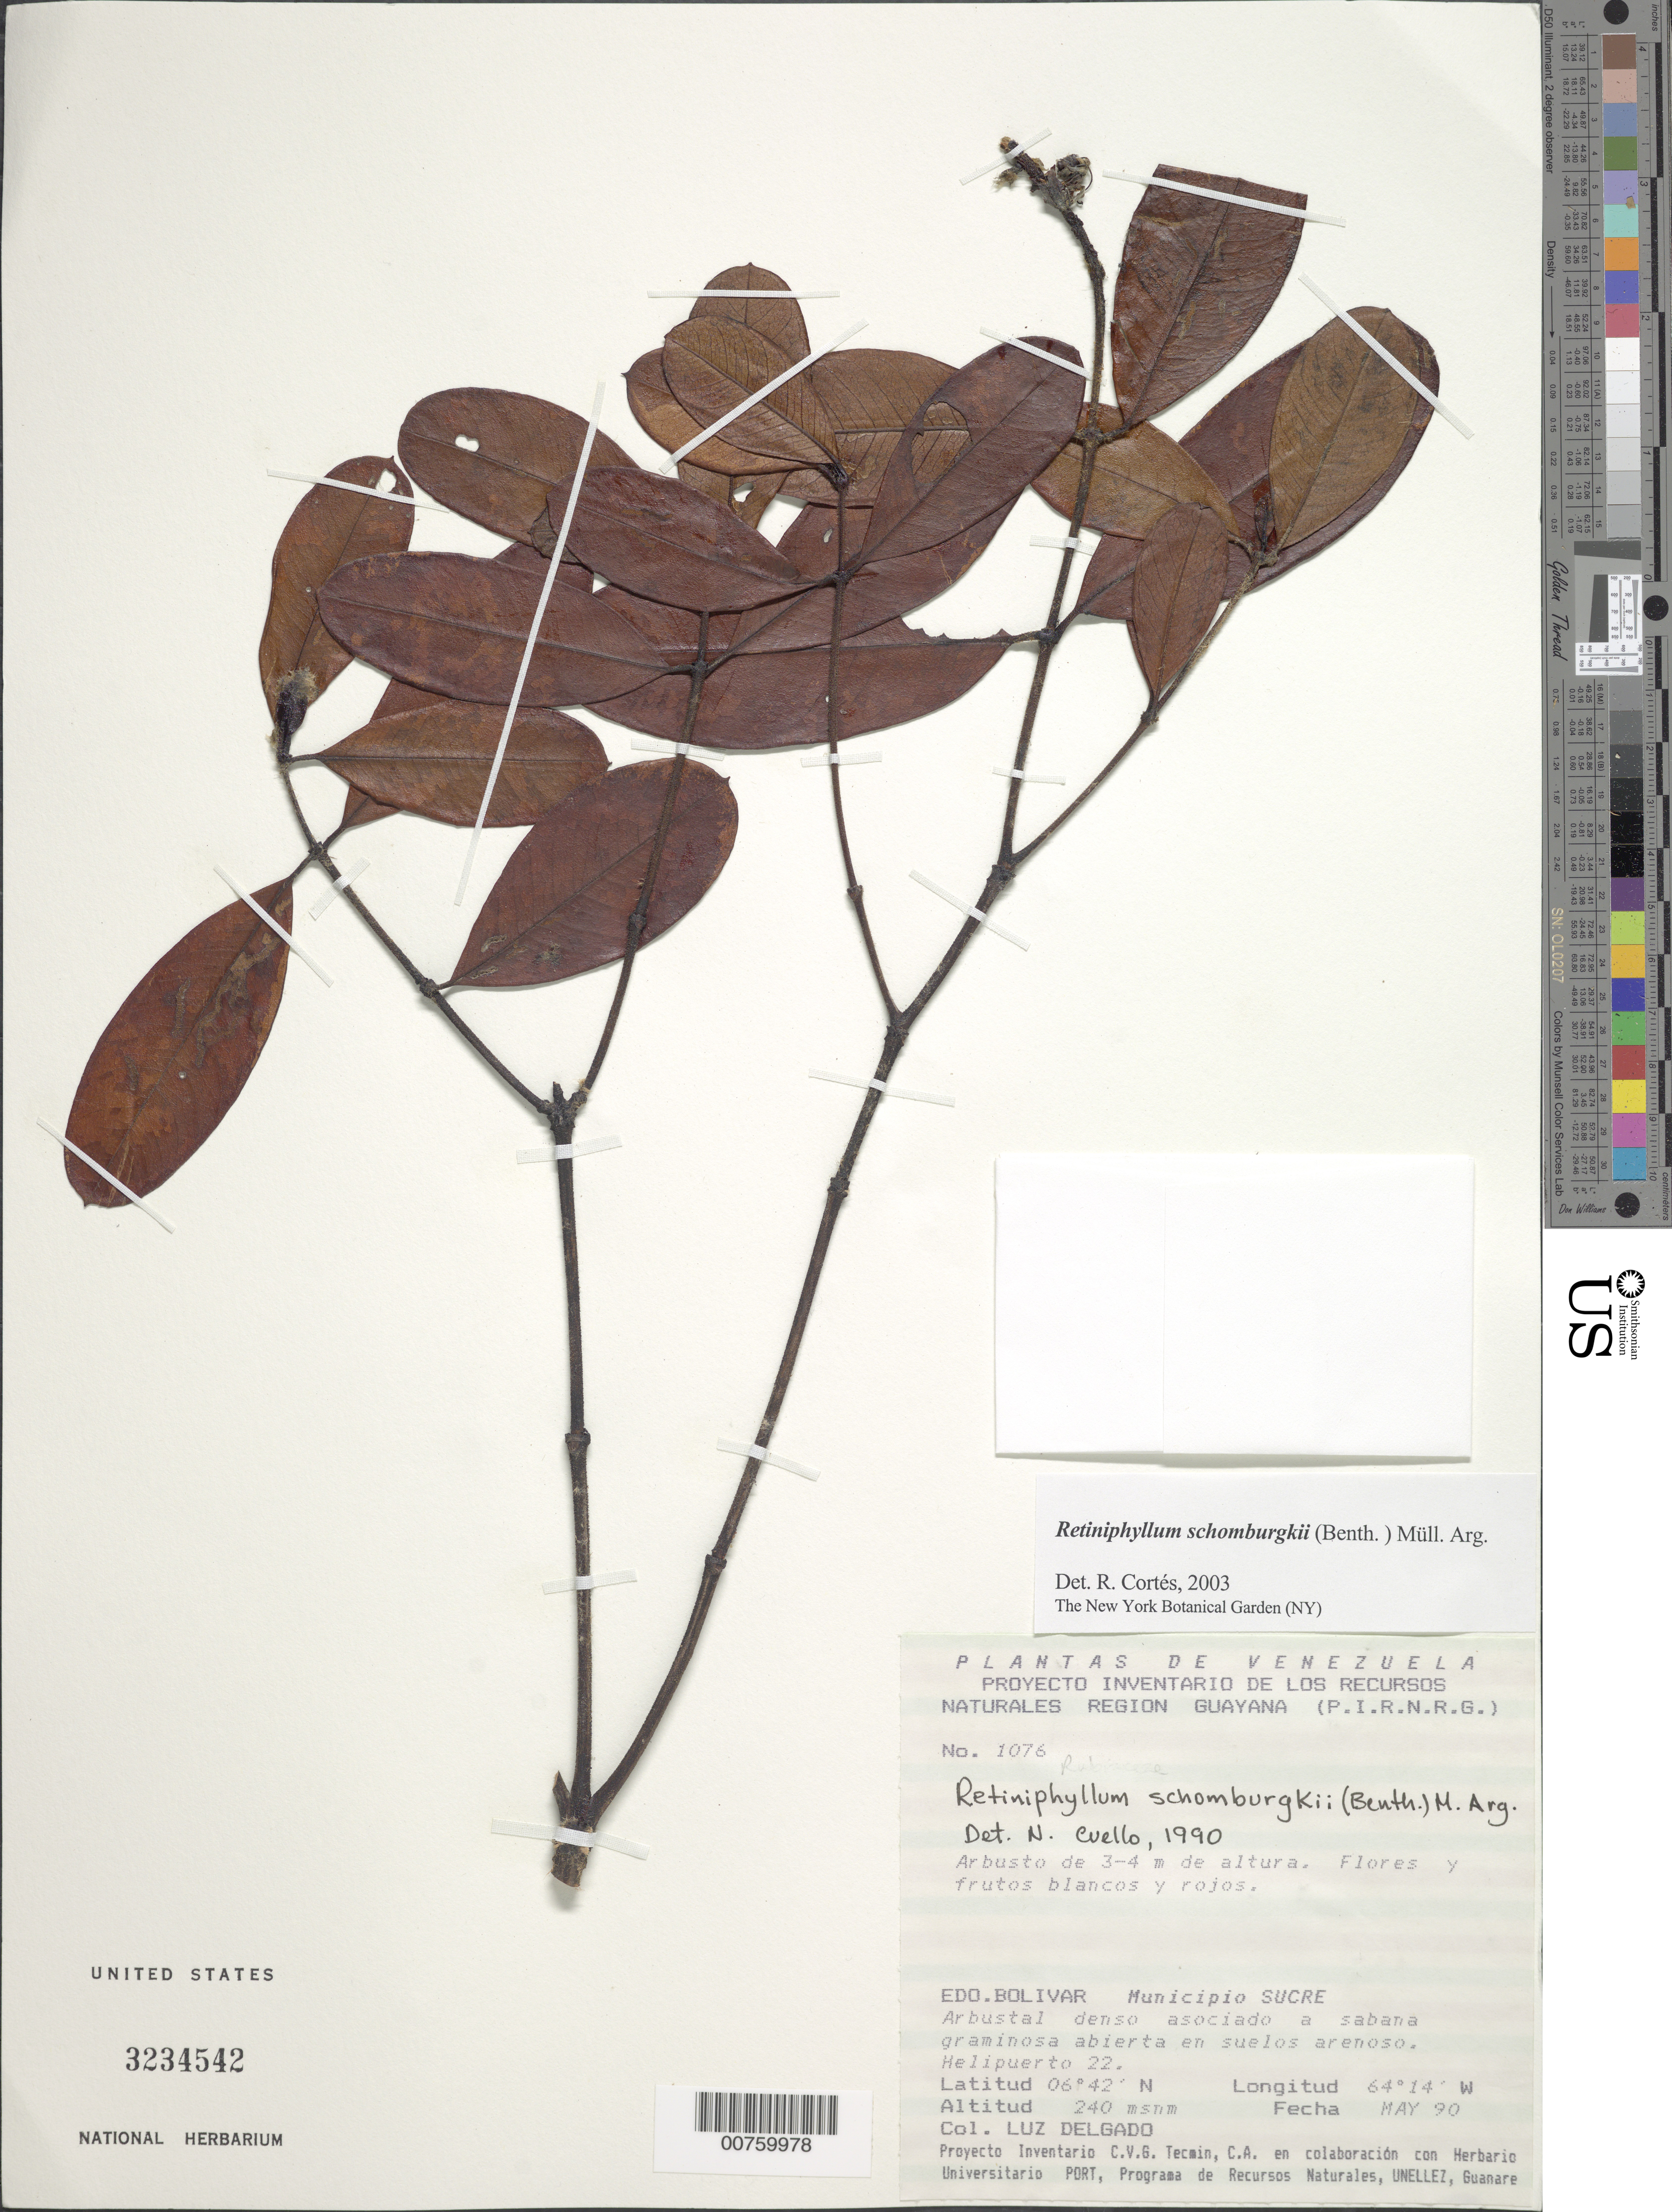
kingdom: Plantae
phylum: Tracheophyta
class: Magnoliopsida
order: Gentianales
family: Rubiaceae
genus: Retiniphyllum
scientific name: Retiniphyllum schomburgkii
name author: (Benth.) Müll. Arg.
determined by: Cortes R., G.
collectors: L. Delgado V.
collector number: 1076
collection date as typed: May-90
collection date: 1990-05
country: Venezuela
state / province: Bolívar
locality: Mun. Sucre, Helipuerto 22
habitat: Arbustal denso asociado a sabana graminosa abierta en suelos arenoso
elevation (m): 240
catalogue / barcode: US 2324542